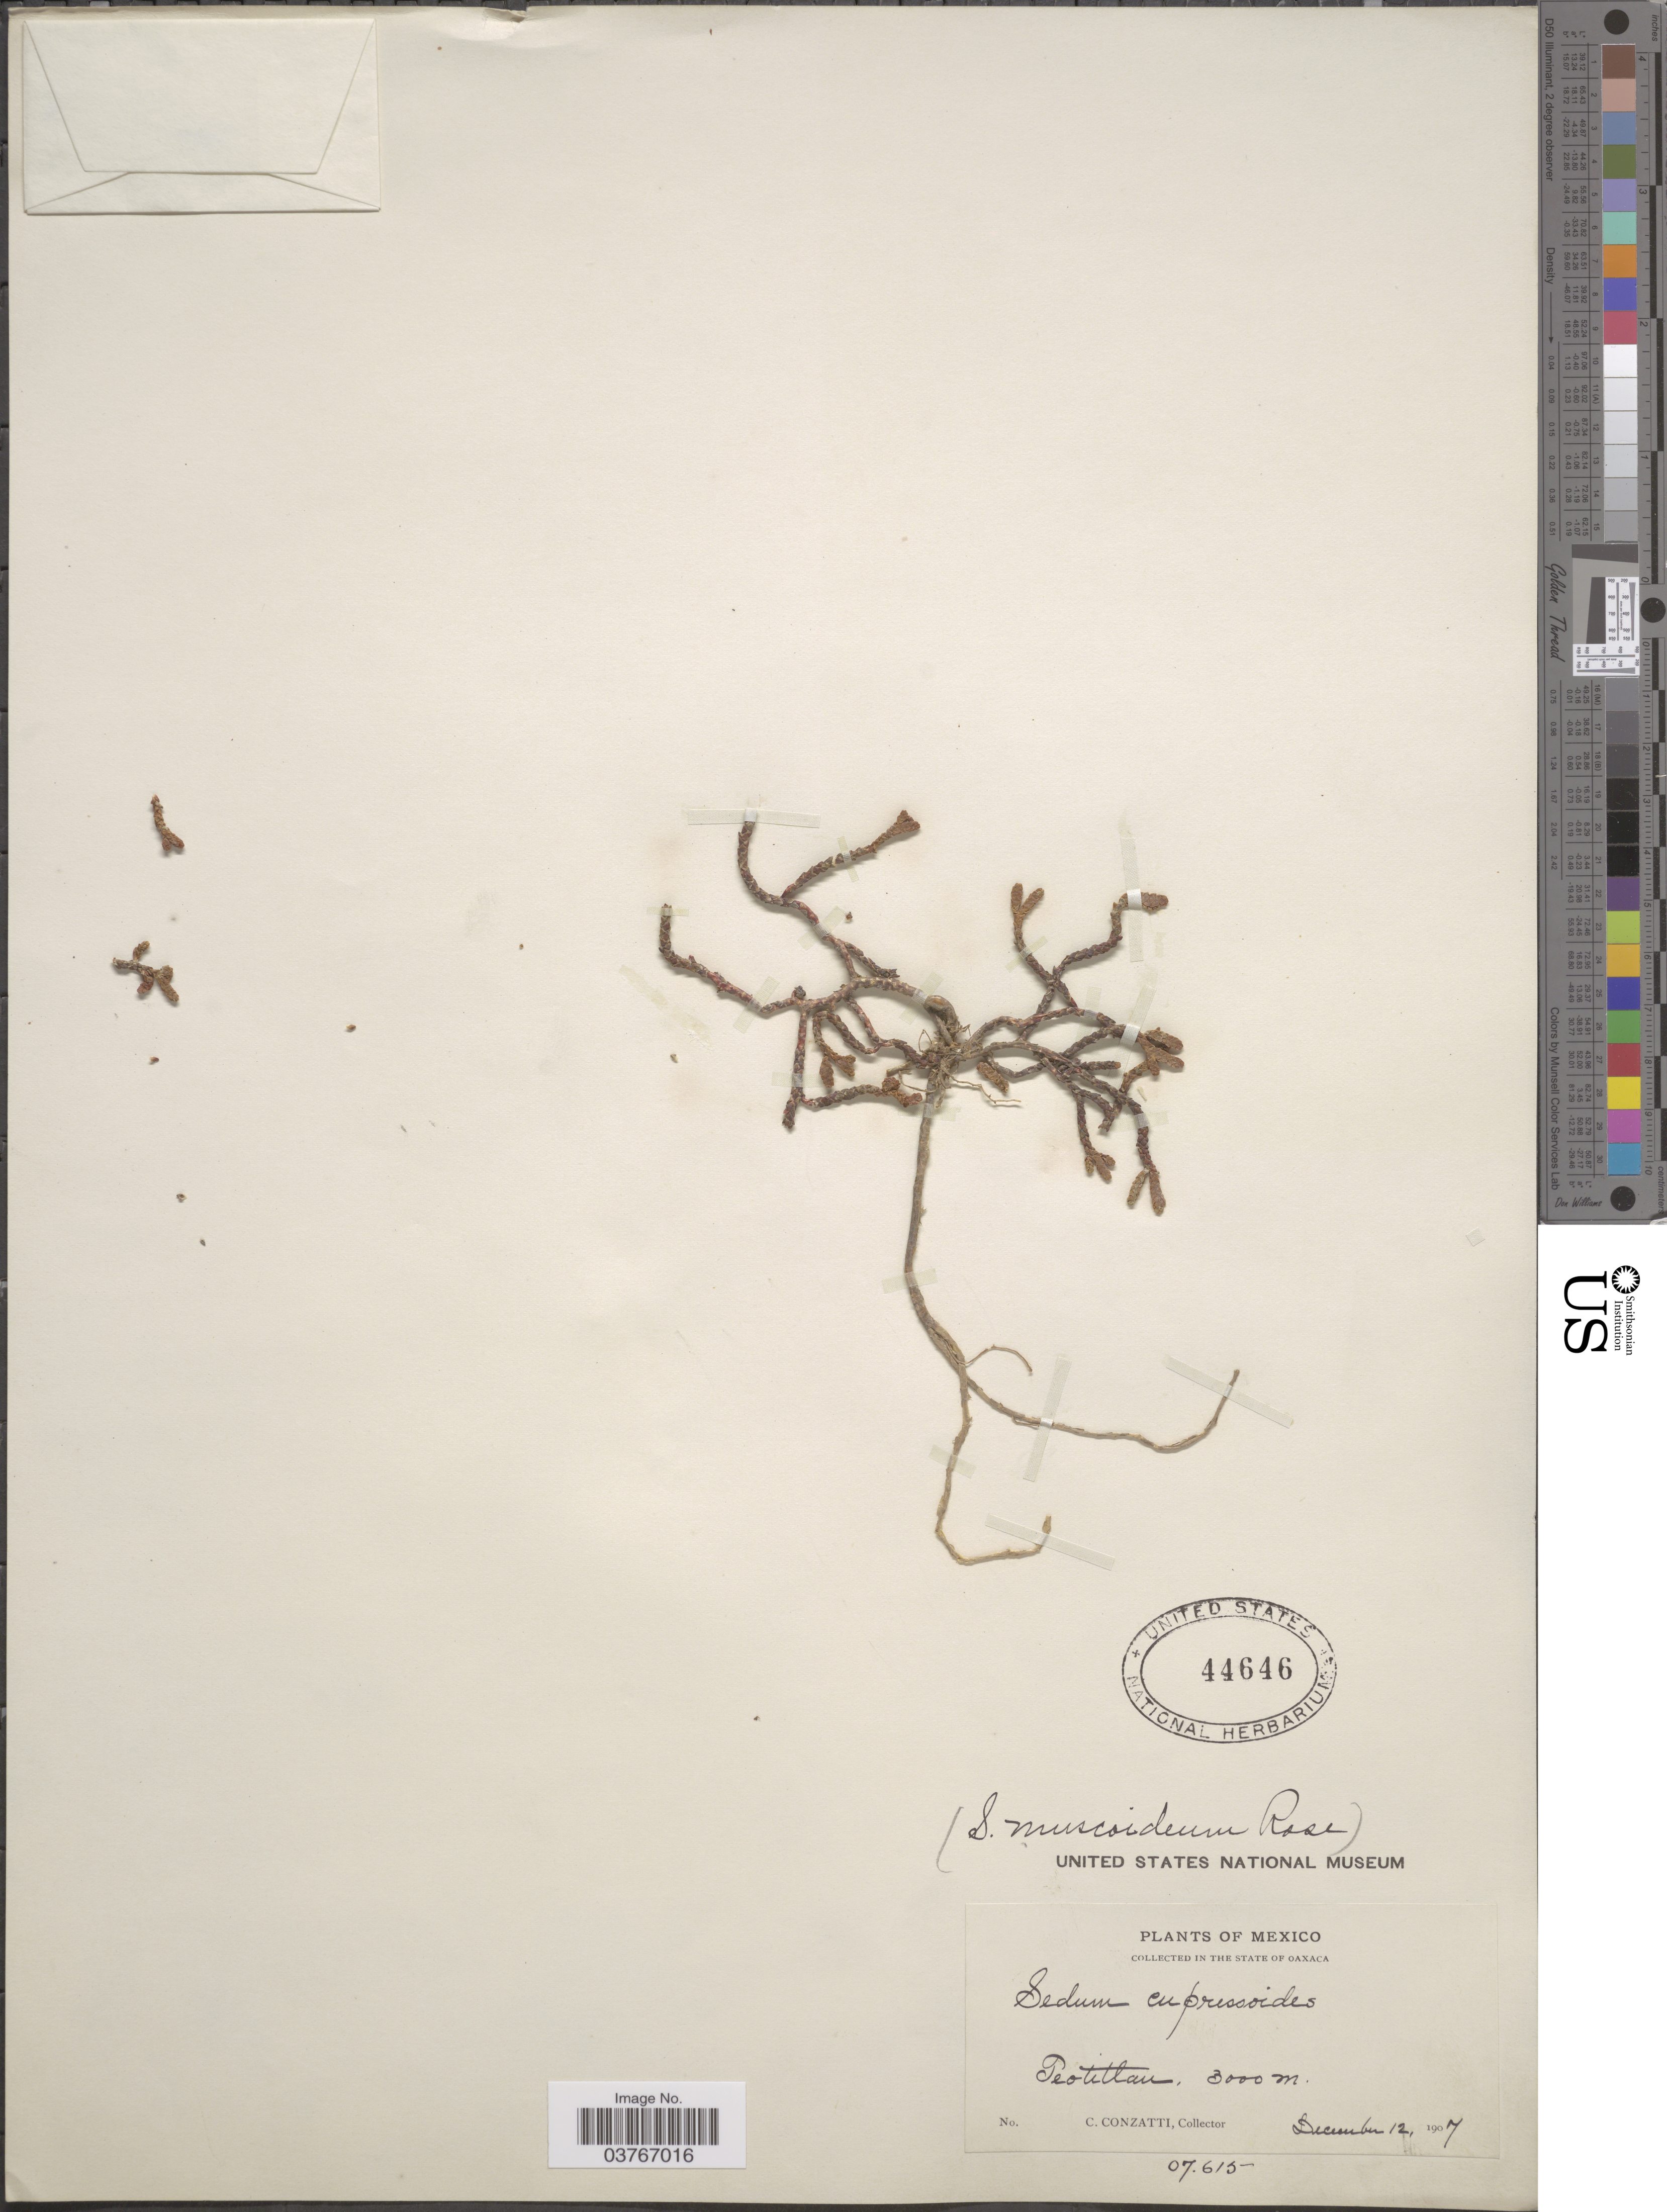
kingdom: Plantae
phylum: Tracheophyta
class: Magnoliopsida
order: Saxifragales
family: Crassulaceae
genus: Sedum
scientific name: Sedum cupressoides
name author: Hemsl.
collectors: C. Conzatti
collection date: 1907-12-12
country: Mexico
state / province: Oaxaca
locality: Teotitlan.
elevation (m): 3000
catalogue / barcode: US 44646